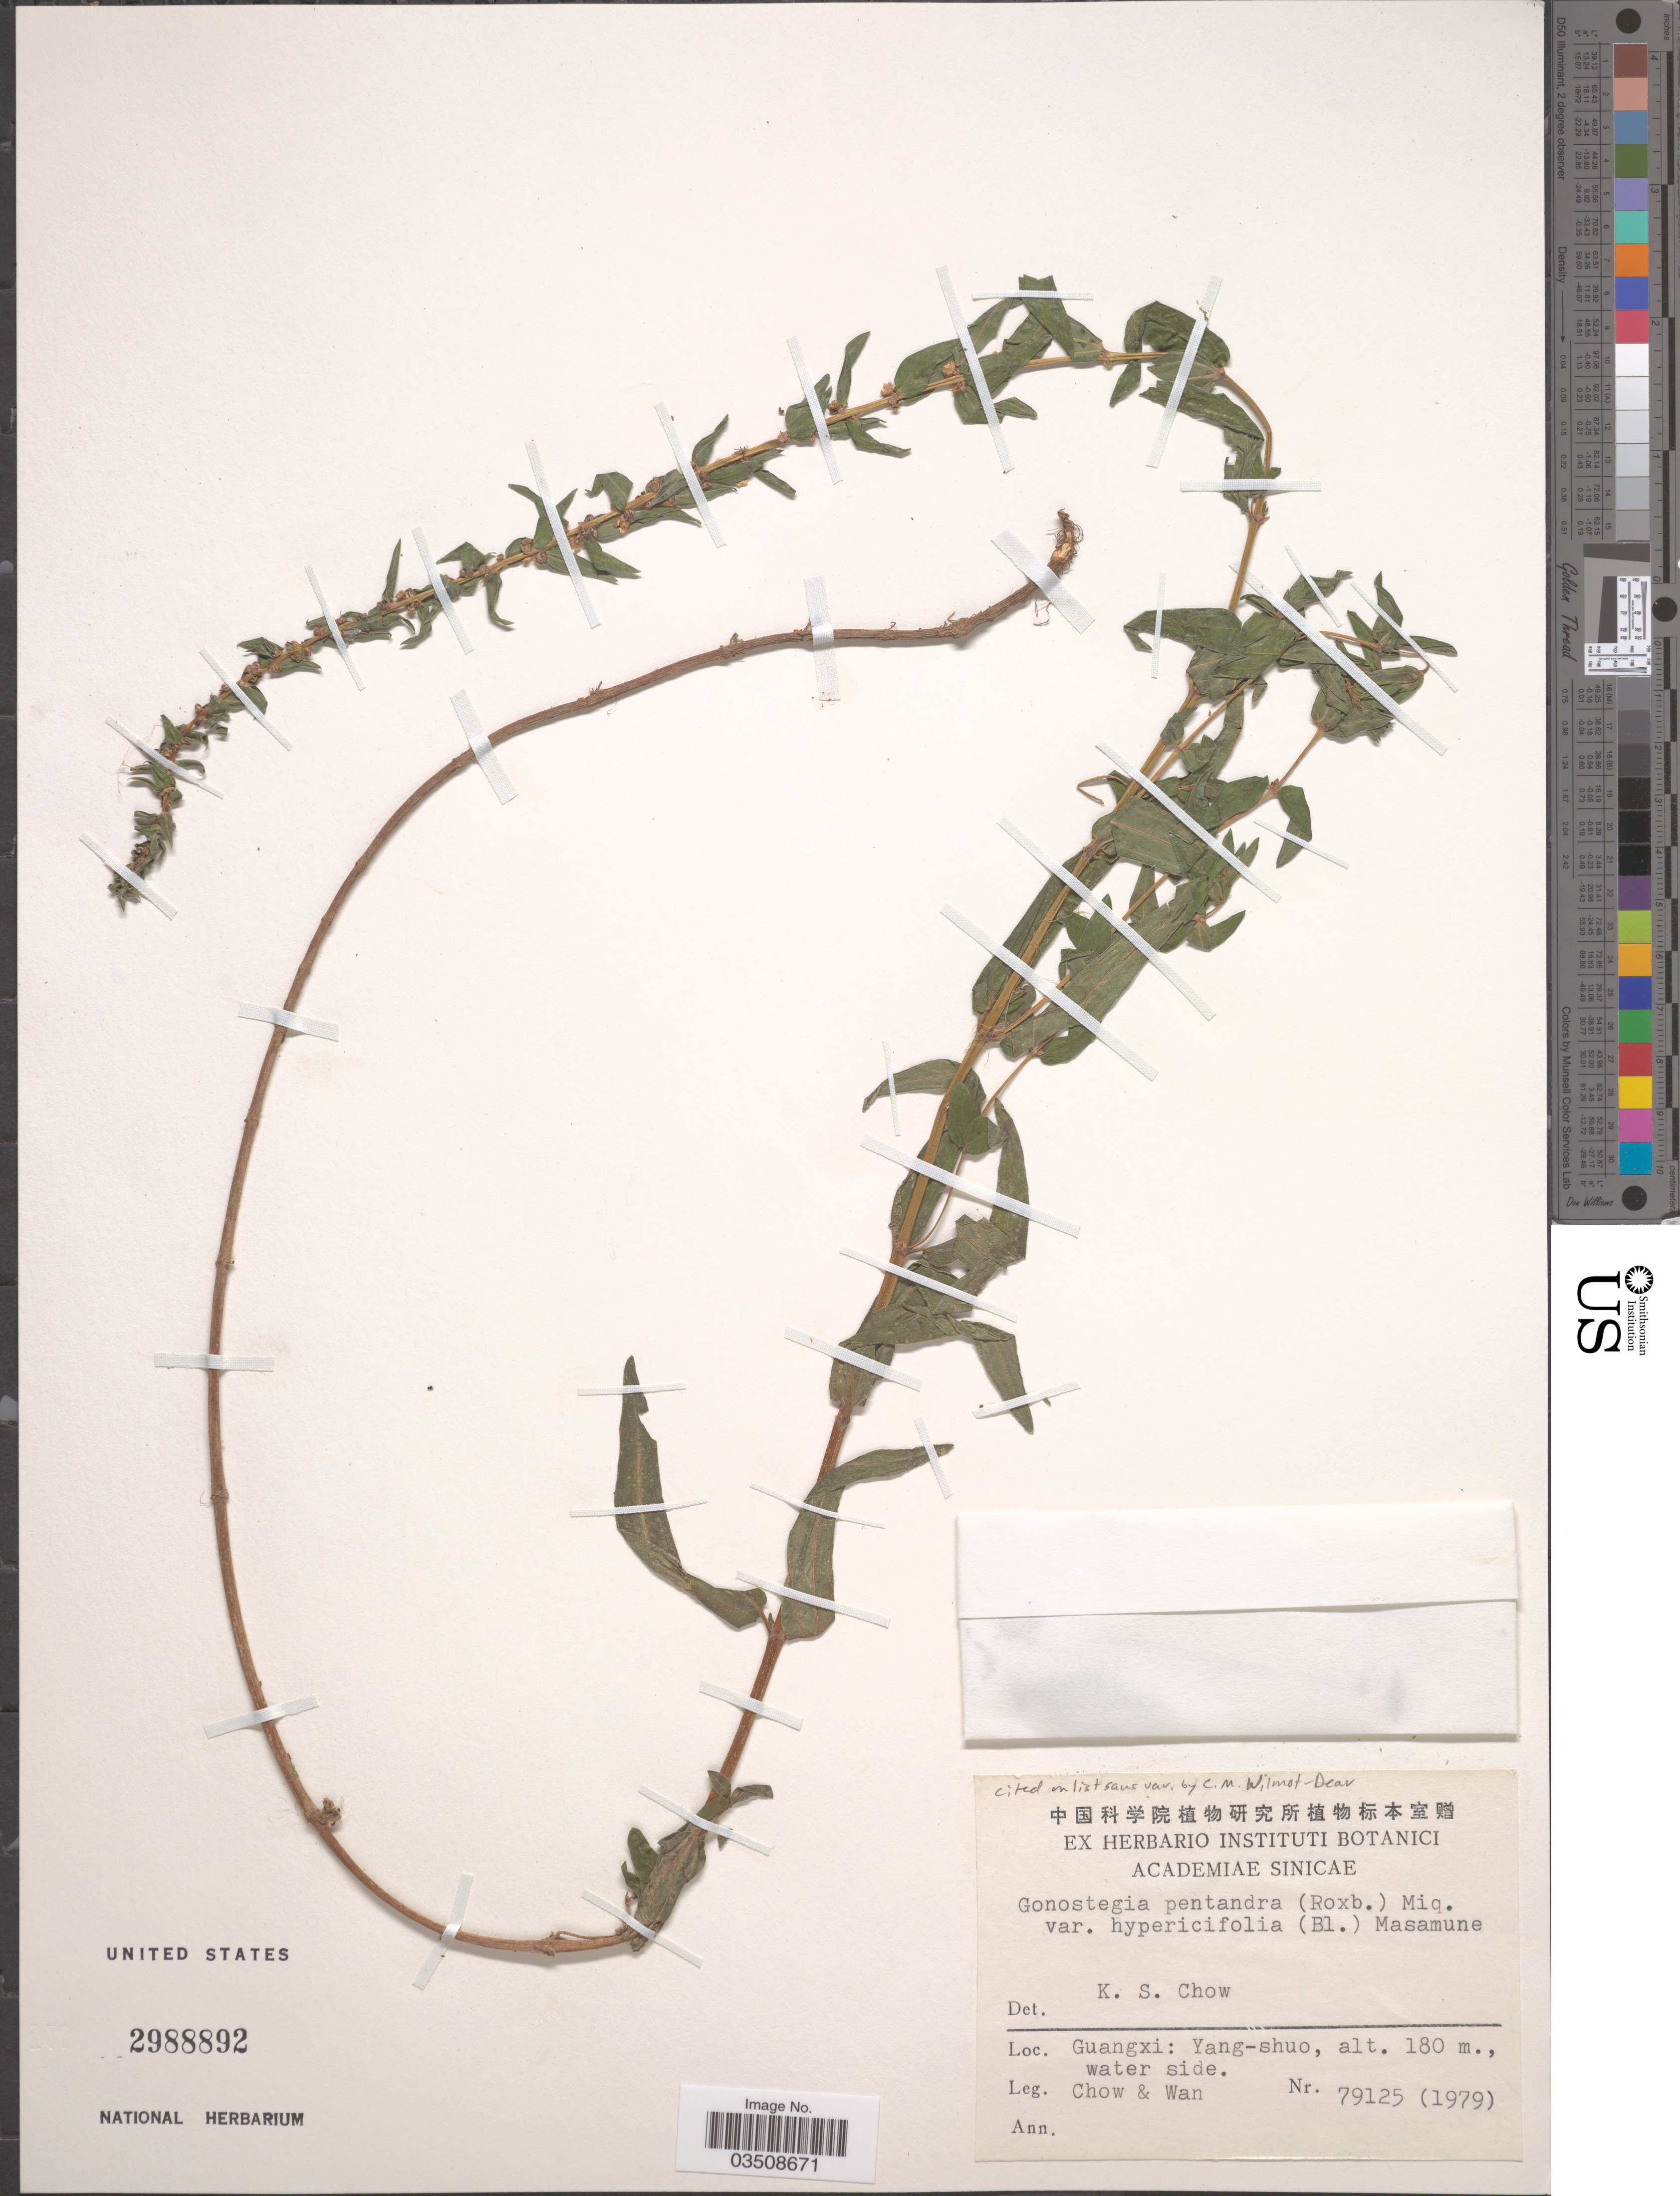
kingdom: Plantae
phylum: Tracheophyta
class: Magnoliopsida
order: Rosales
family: Urticaceae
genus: Gonostegia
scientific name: Gonostegia pentandra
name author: (Roxb.) Miq.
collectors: Chow, -- & -. Wan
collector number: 79125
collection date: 1979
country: China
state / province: Guangxi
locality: Yang-shuo, water side.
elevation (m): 180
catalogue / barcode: US 2988892